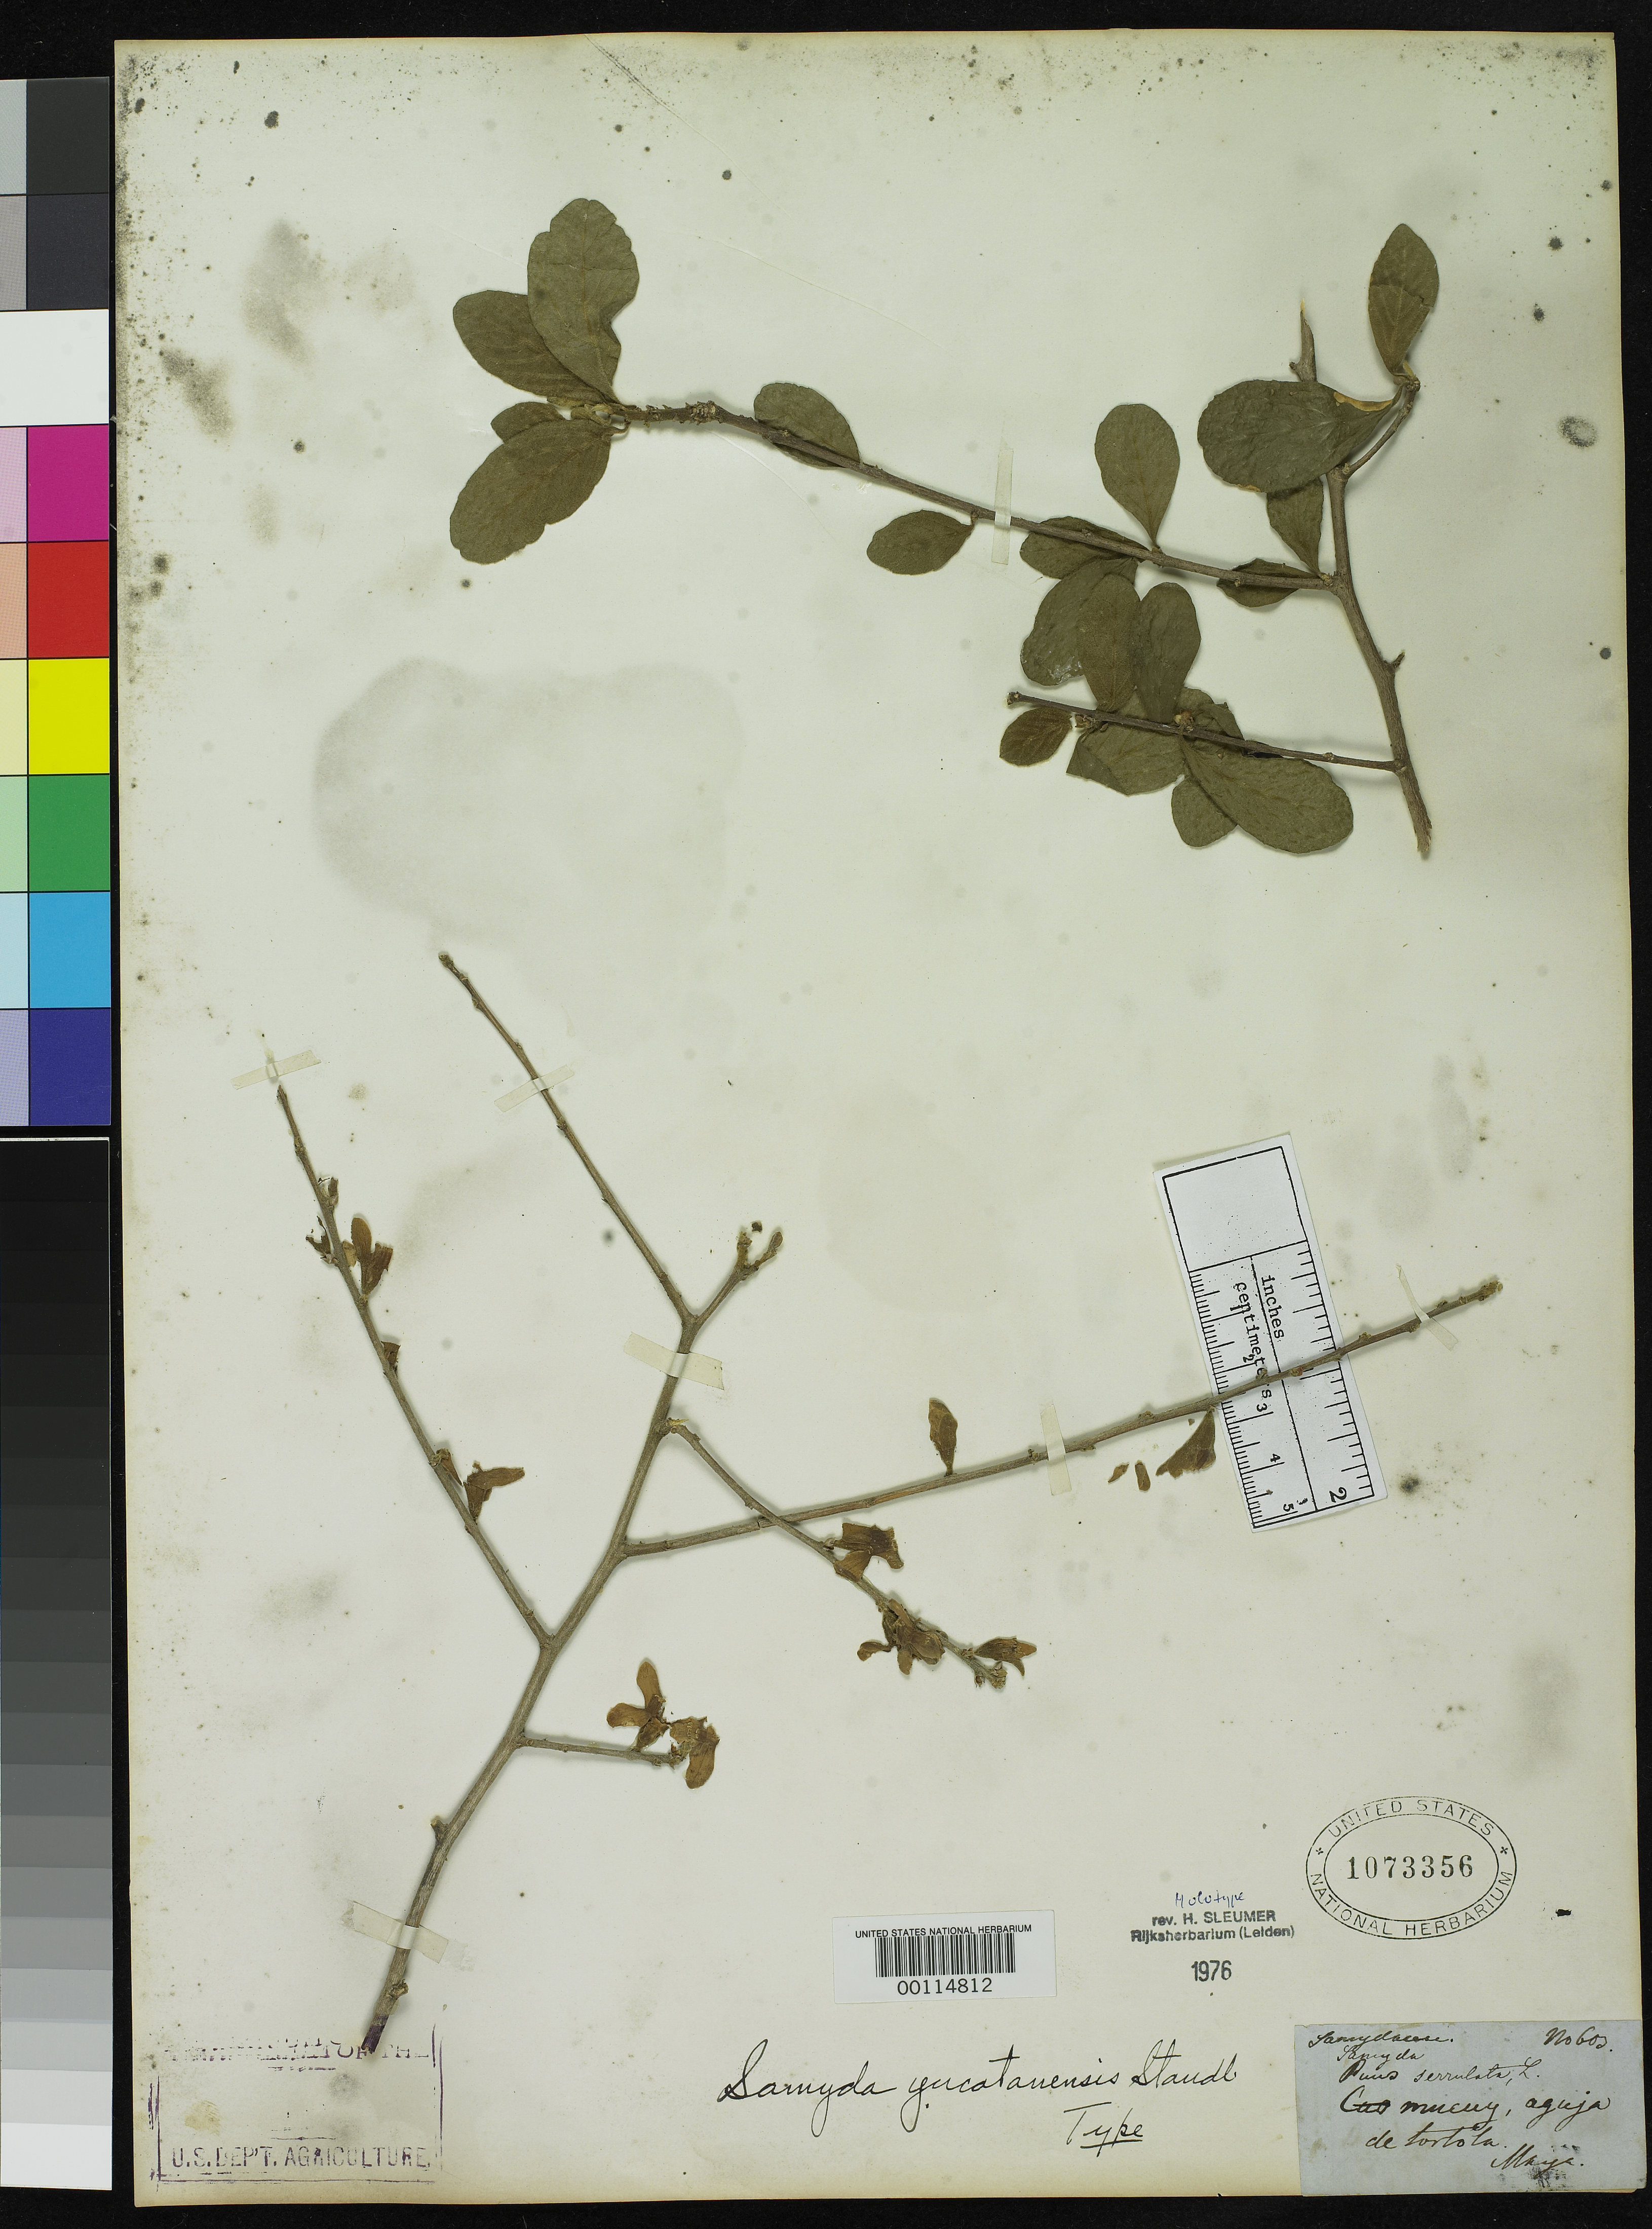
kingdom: Plantae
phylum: Tracheophyta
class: Magnoliopsida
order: Malpighiales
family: Salicaceae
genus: Samyda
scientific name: Samyda yucatanensis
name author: Standl.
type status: Holotype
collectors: A. C. V. Schott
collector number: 603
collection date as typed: May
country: Mexico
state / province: Yucatán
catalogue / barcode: US 1073356